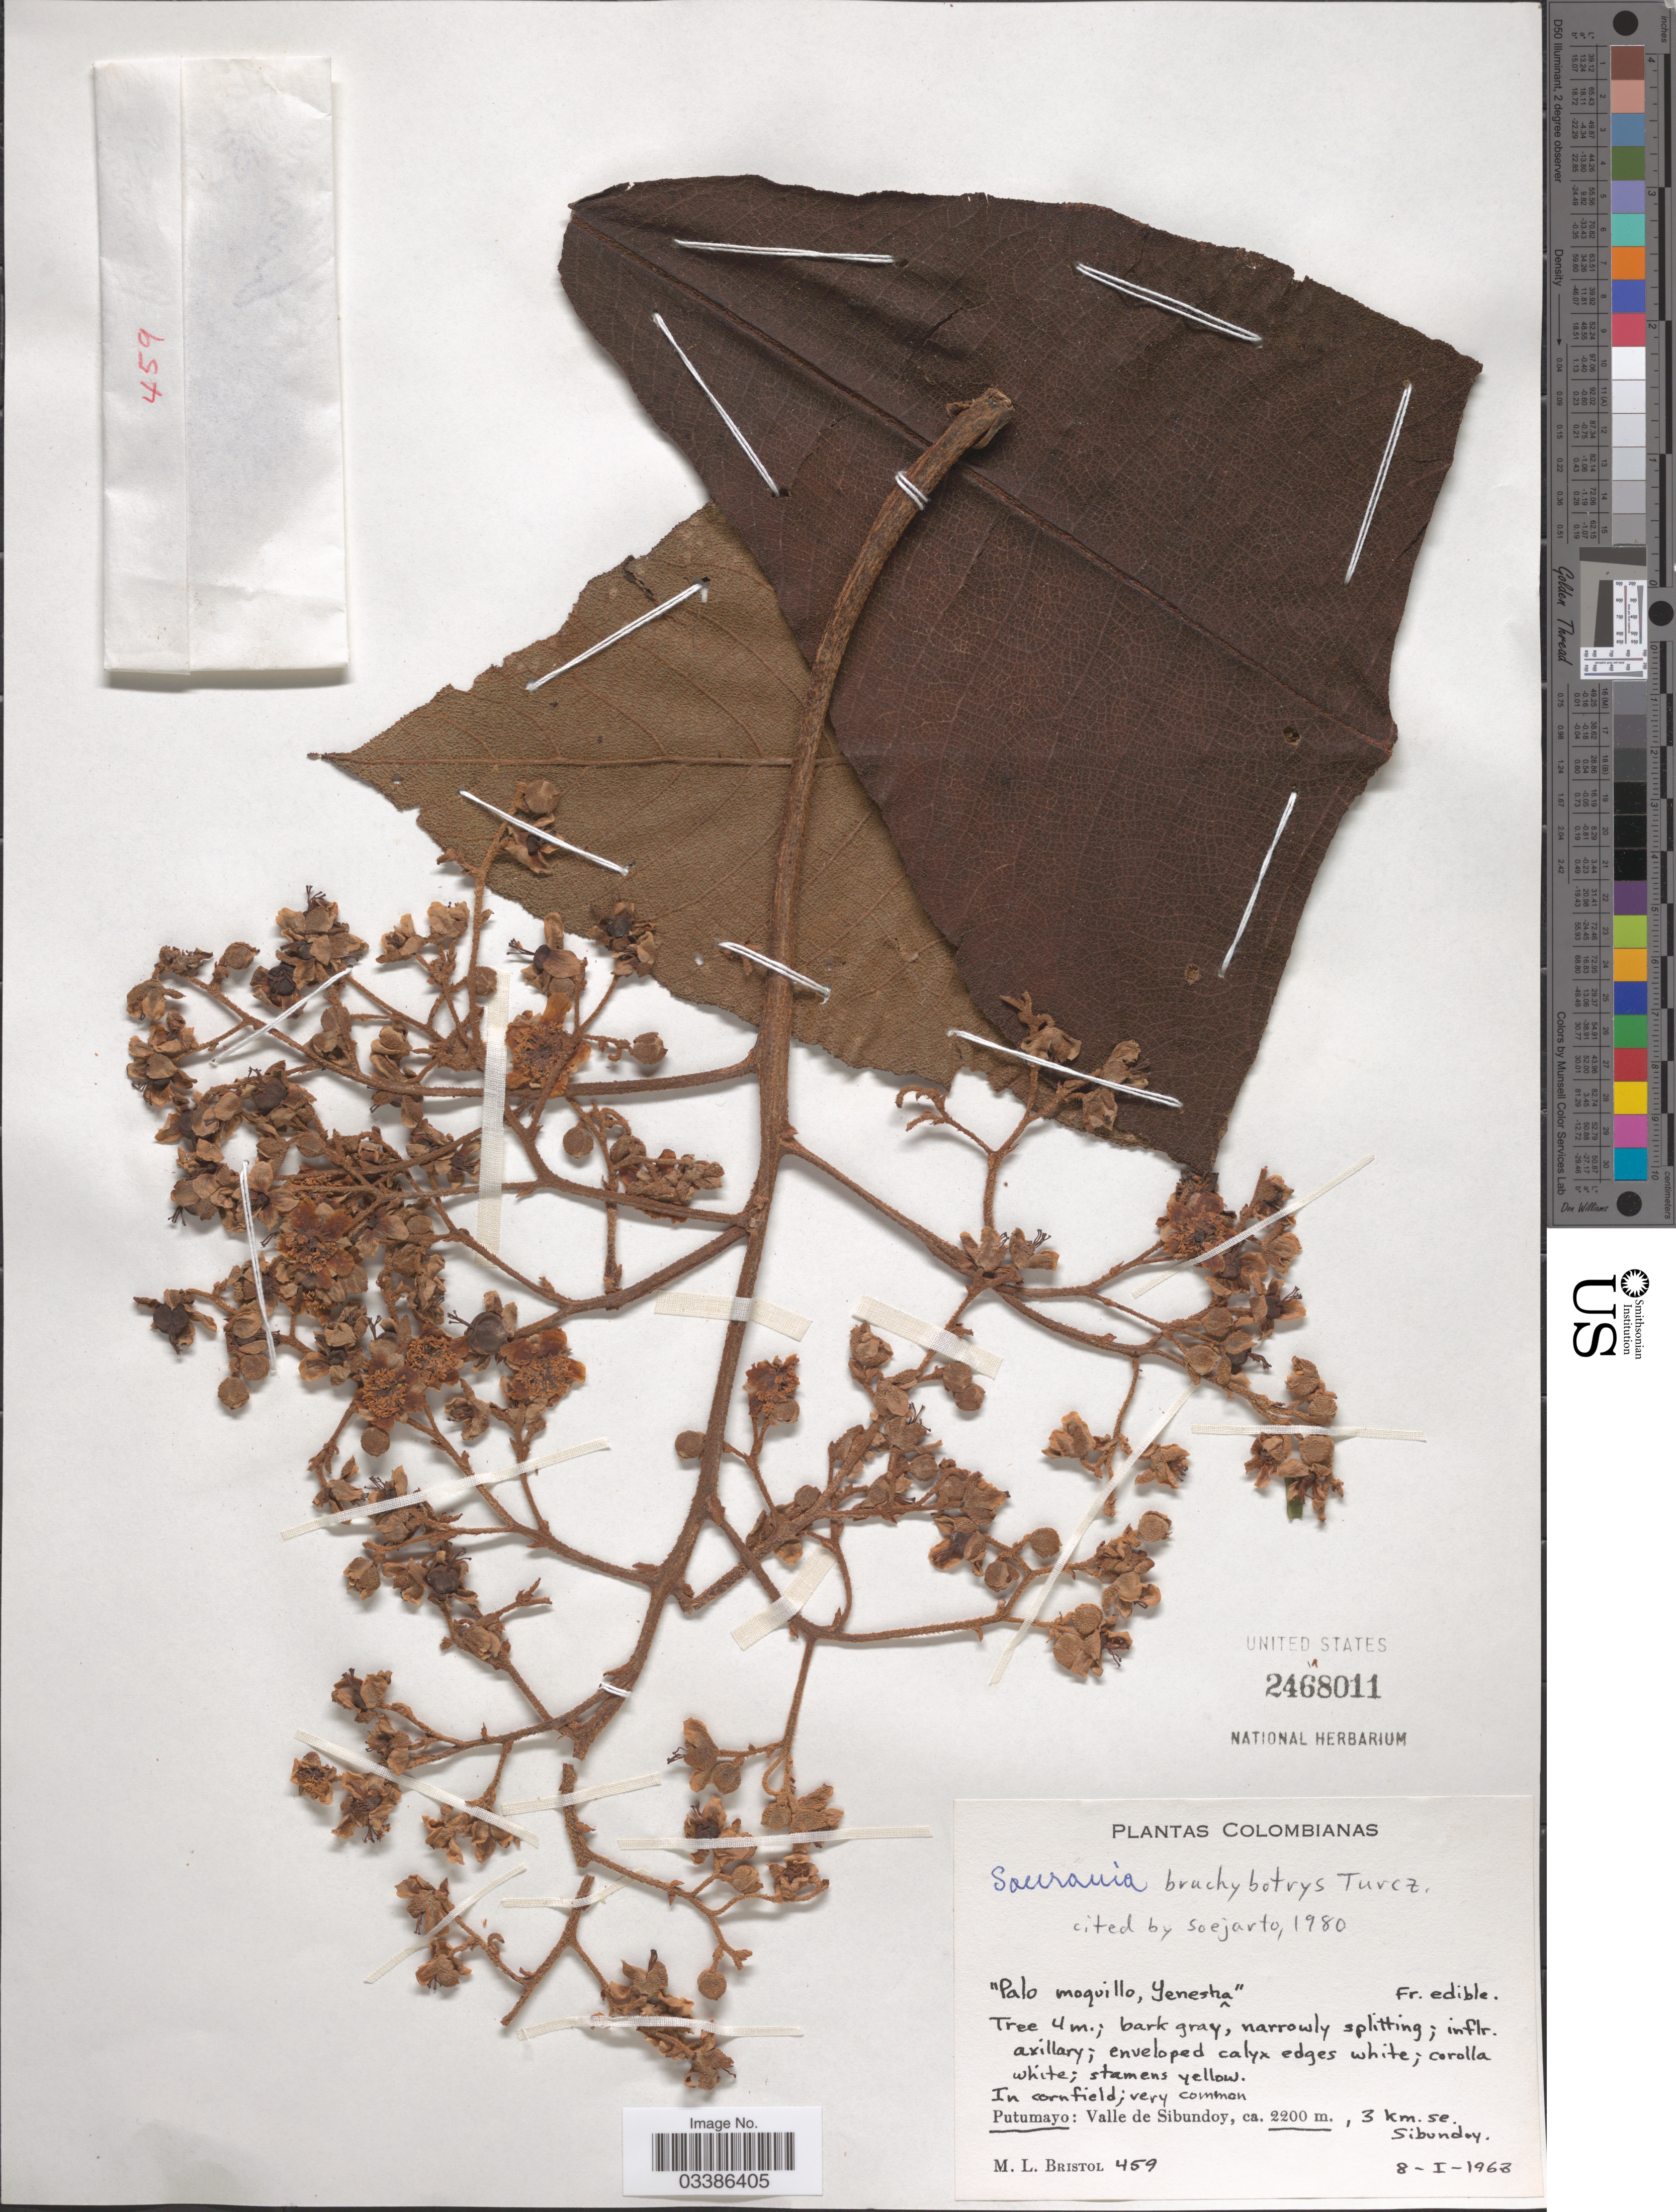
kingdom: Plantae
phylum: Tracheophyta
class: Magnoliopsida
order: Ericales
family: Actinidiaceae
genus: Saurauia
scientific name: Saurauia brachybotrys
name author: Turcz.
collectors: M. L. Bristol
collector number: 459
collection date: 1968-01-08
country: Colombia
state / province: Putumayo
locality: Valle de Sibundoy, 3 km. se. Sibundoy.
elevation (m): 2200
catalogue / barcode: US 2468011